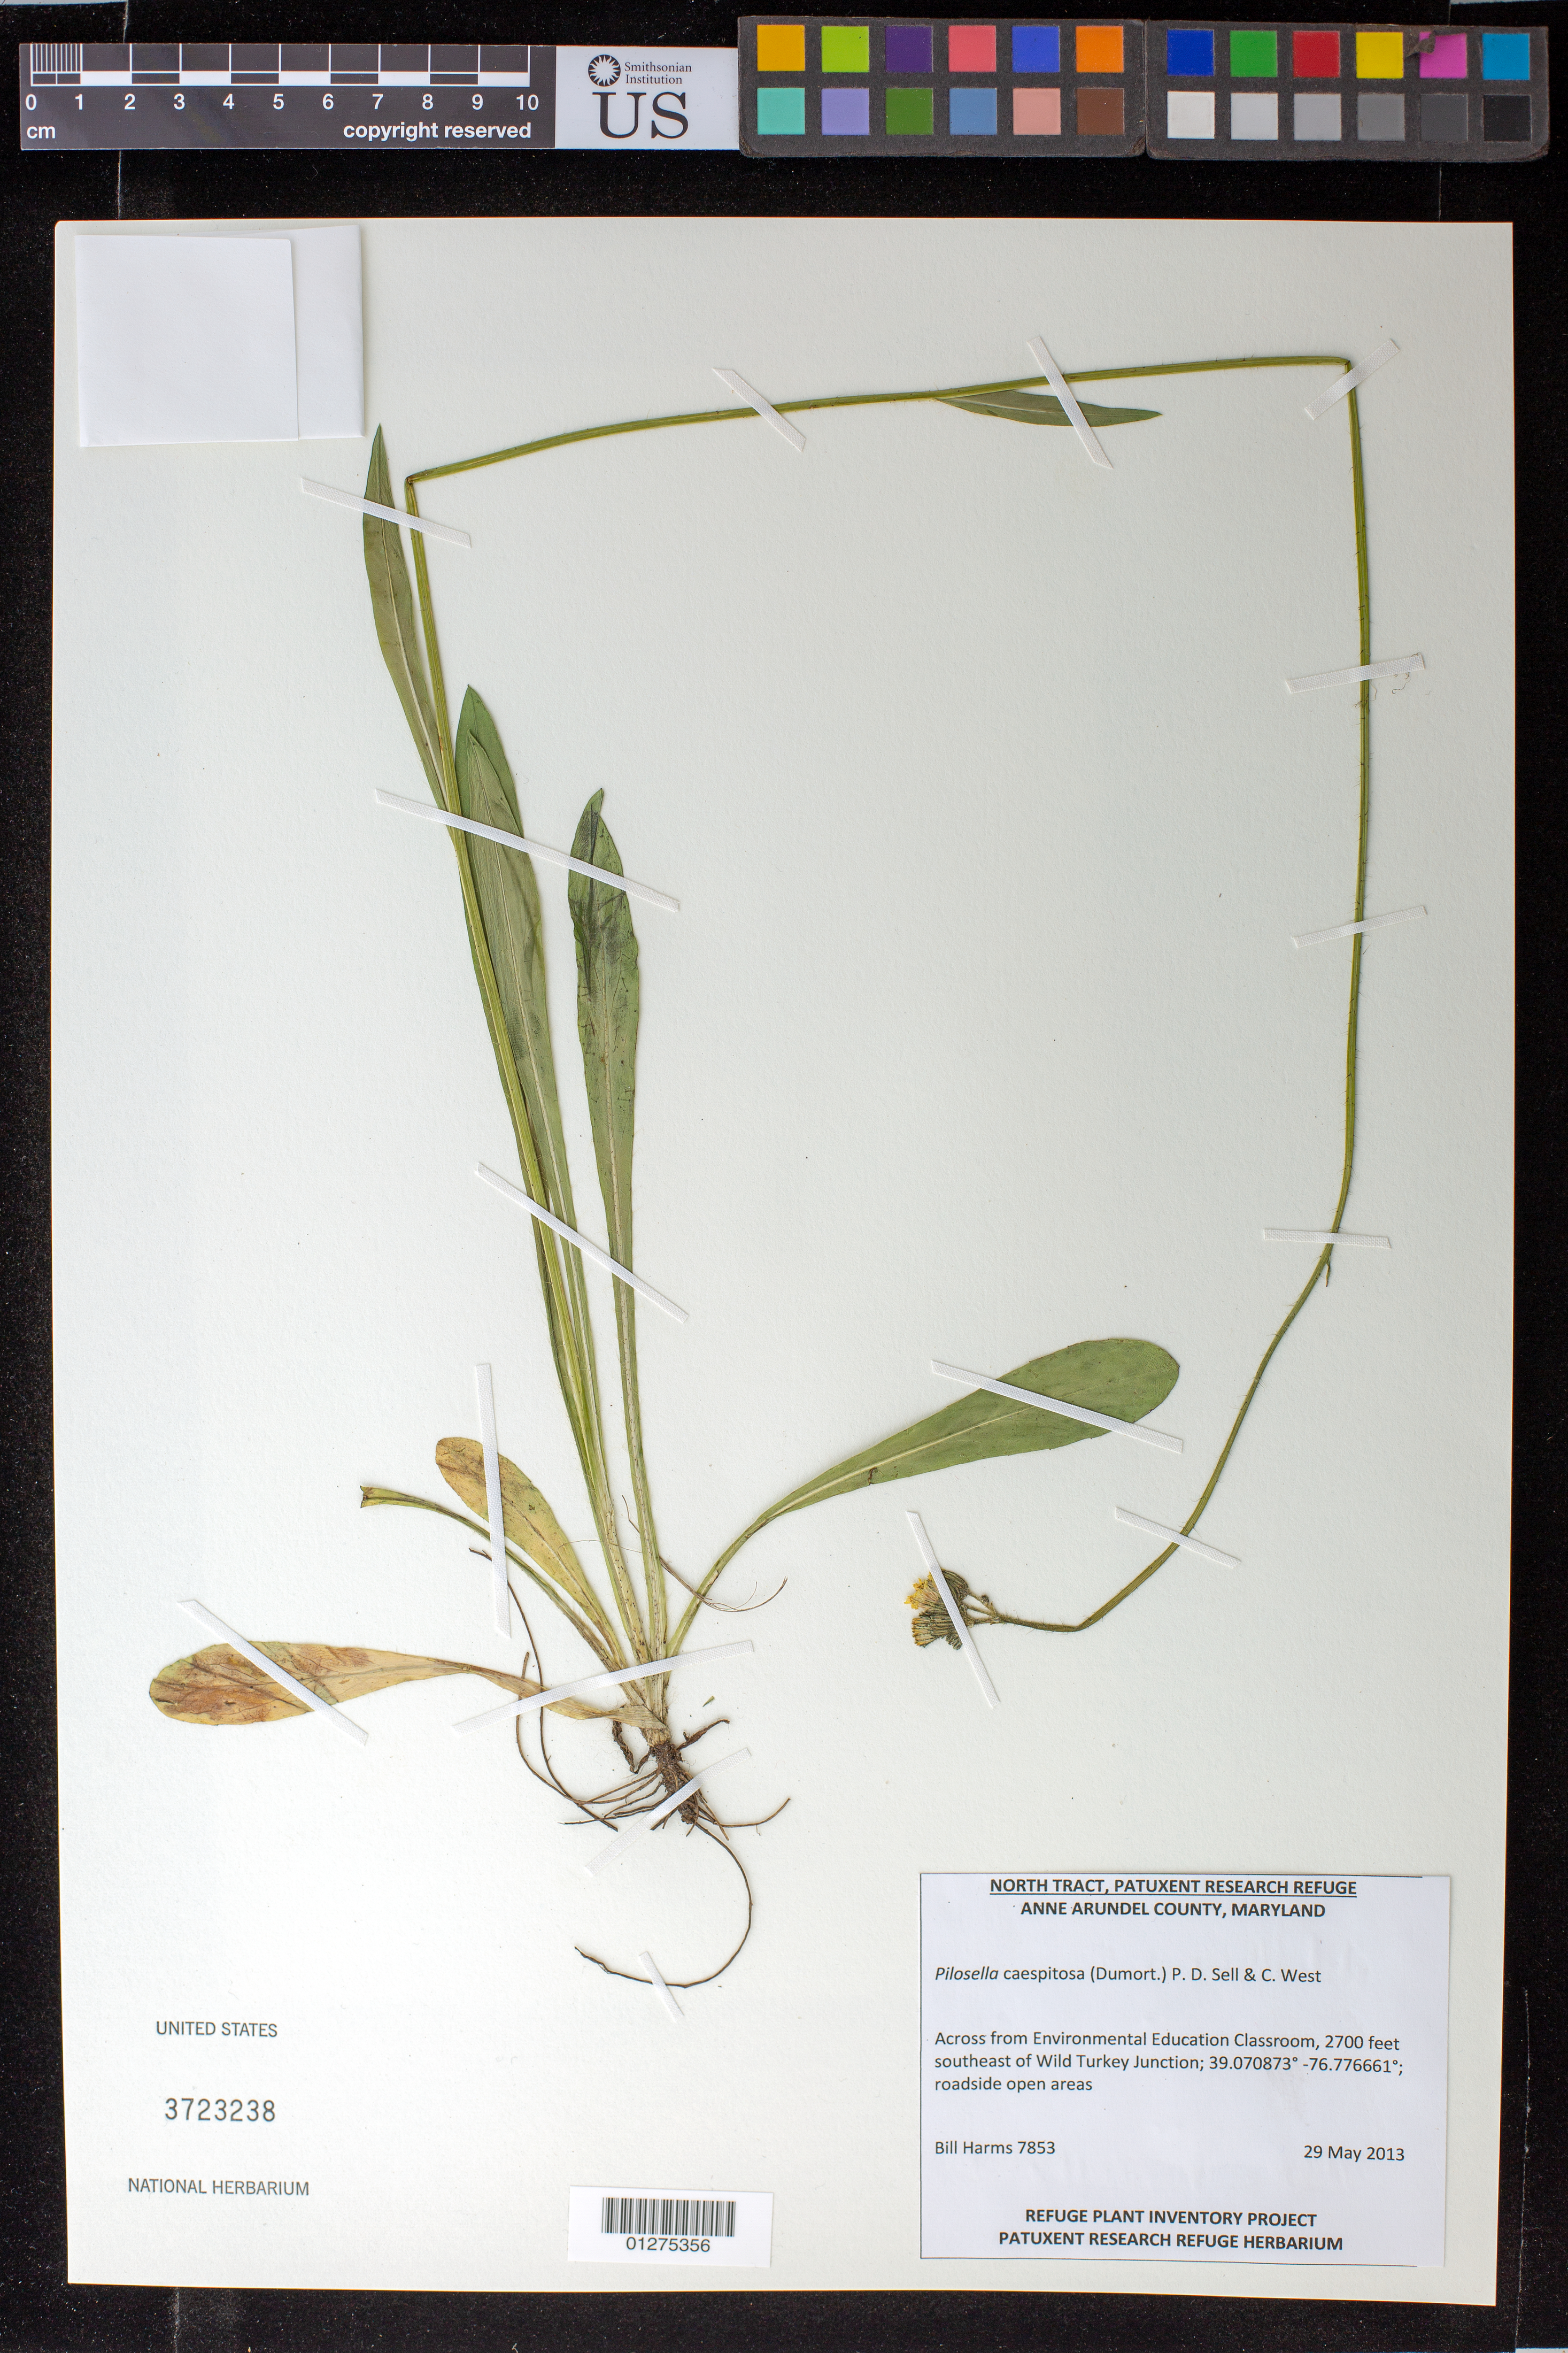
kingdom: Plantae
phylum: Tracheophyta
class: Magnoliopsida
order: Asterales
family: Asteraceae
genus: Pilosella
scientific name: Pilosella caespitosa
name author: (Dumort.) P. D. Sell & C. West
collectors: B. Harms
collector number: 7853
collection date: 2013-05-29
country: United States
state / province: Maryland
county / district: Anne Arundel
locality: Across from Enviomental Education Classroom. 2700 feet southeast of Wild Turkey Junction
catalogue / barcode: US 3723238